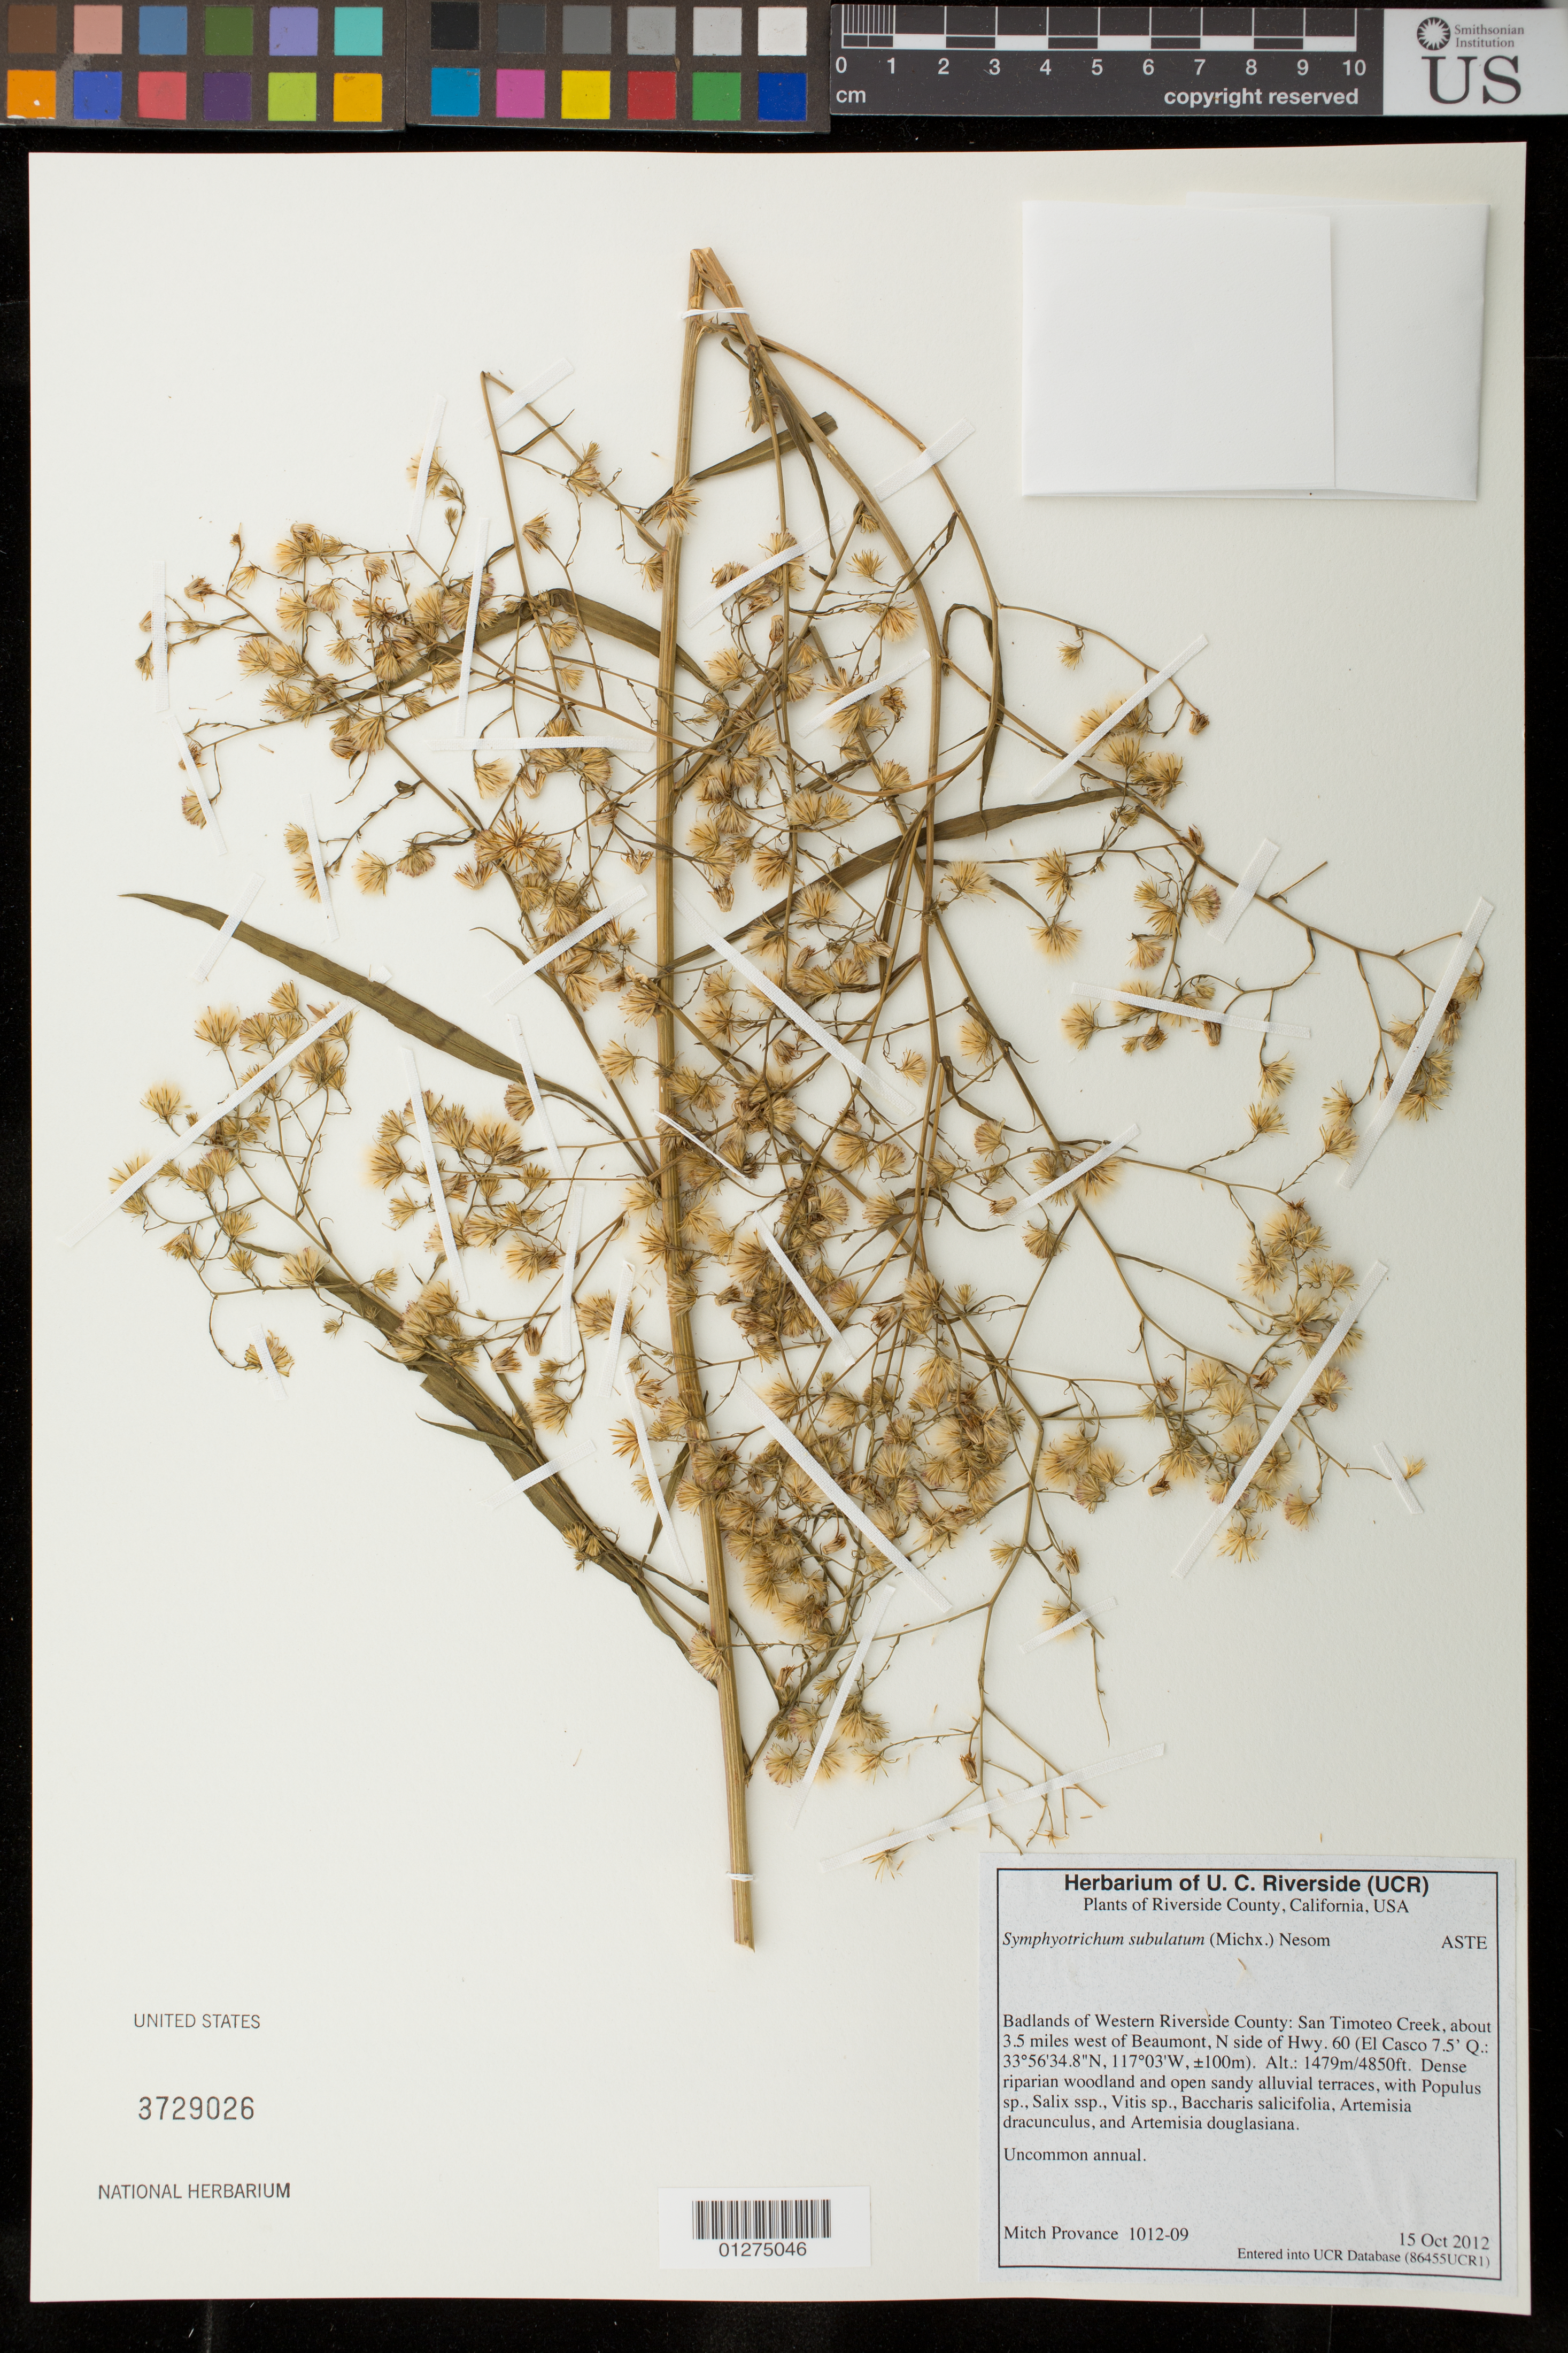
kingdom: Plantae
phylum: Tracheophyta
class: Magnoliopsida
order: Asterales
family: Asteraceae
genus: Symphyotrichum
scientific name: Symphyotrichum subulatum var. subulatum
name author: (Michx.) G.L. Nesom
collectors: M. Provance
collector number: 1012-09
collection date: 2012-10-15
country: United States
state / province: California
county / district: Riverside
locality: Badlands of Western Riverside County: San Timoteo Creek, about 3.5 miles west of Beaumont, N side of Hwy. 60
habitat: dense riparian woodland and open sandy alluvial terraces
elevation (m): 1479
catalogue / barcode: US 3729026